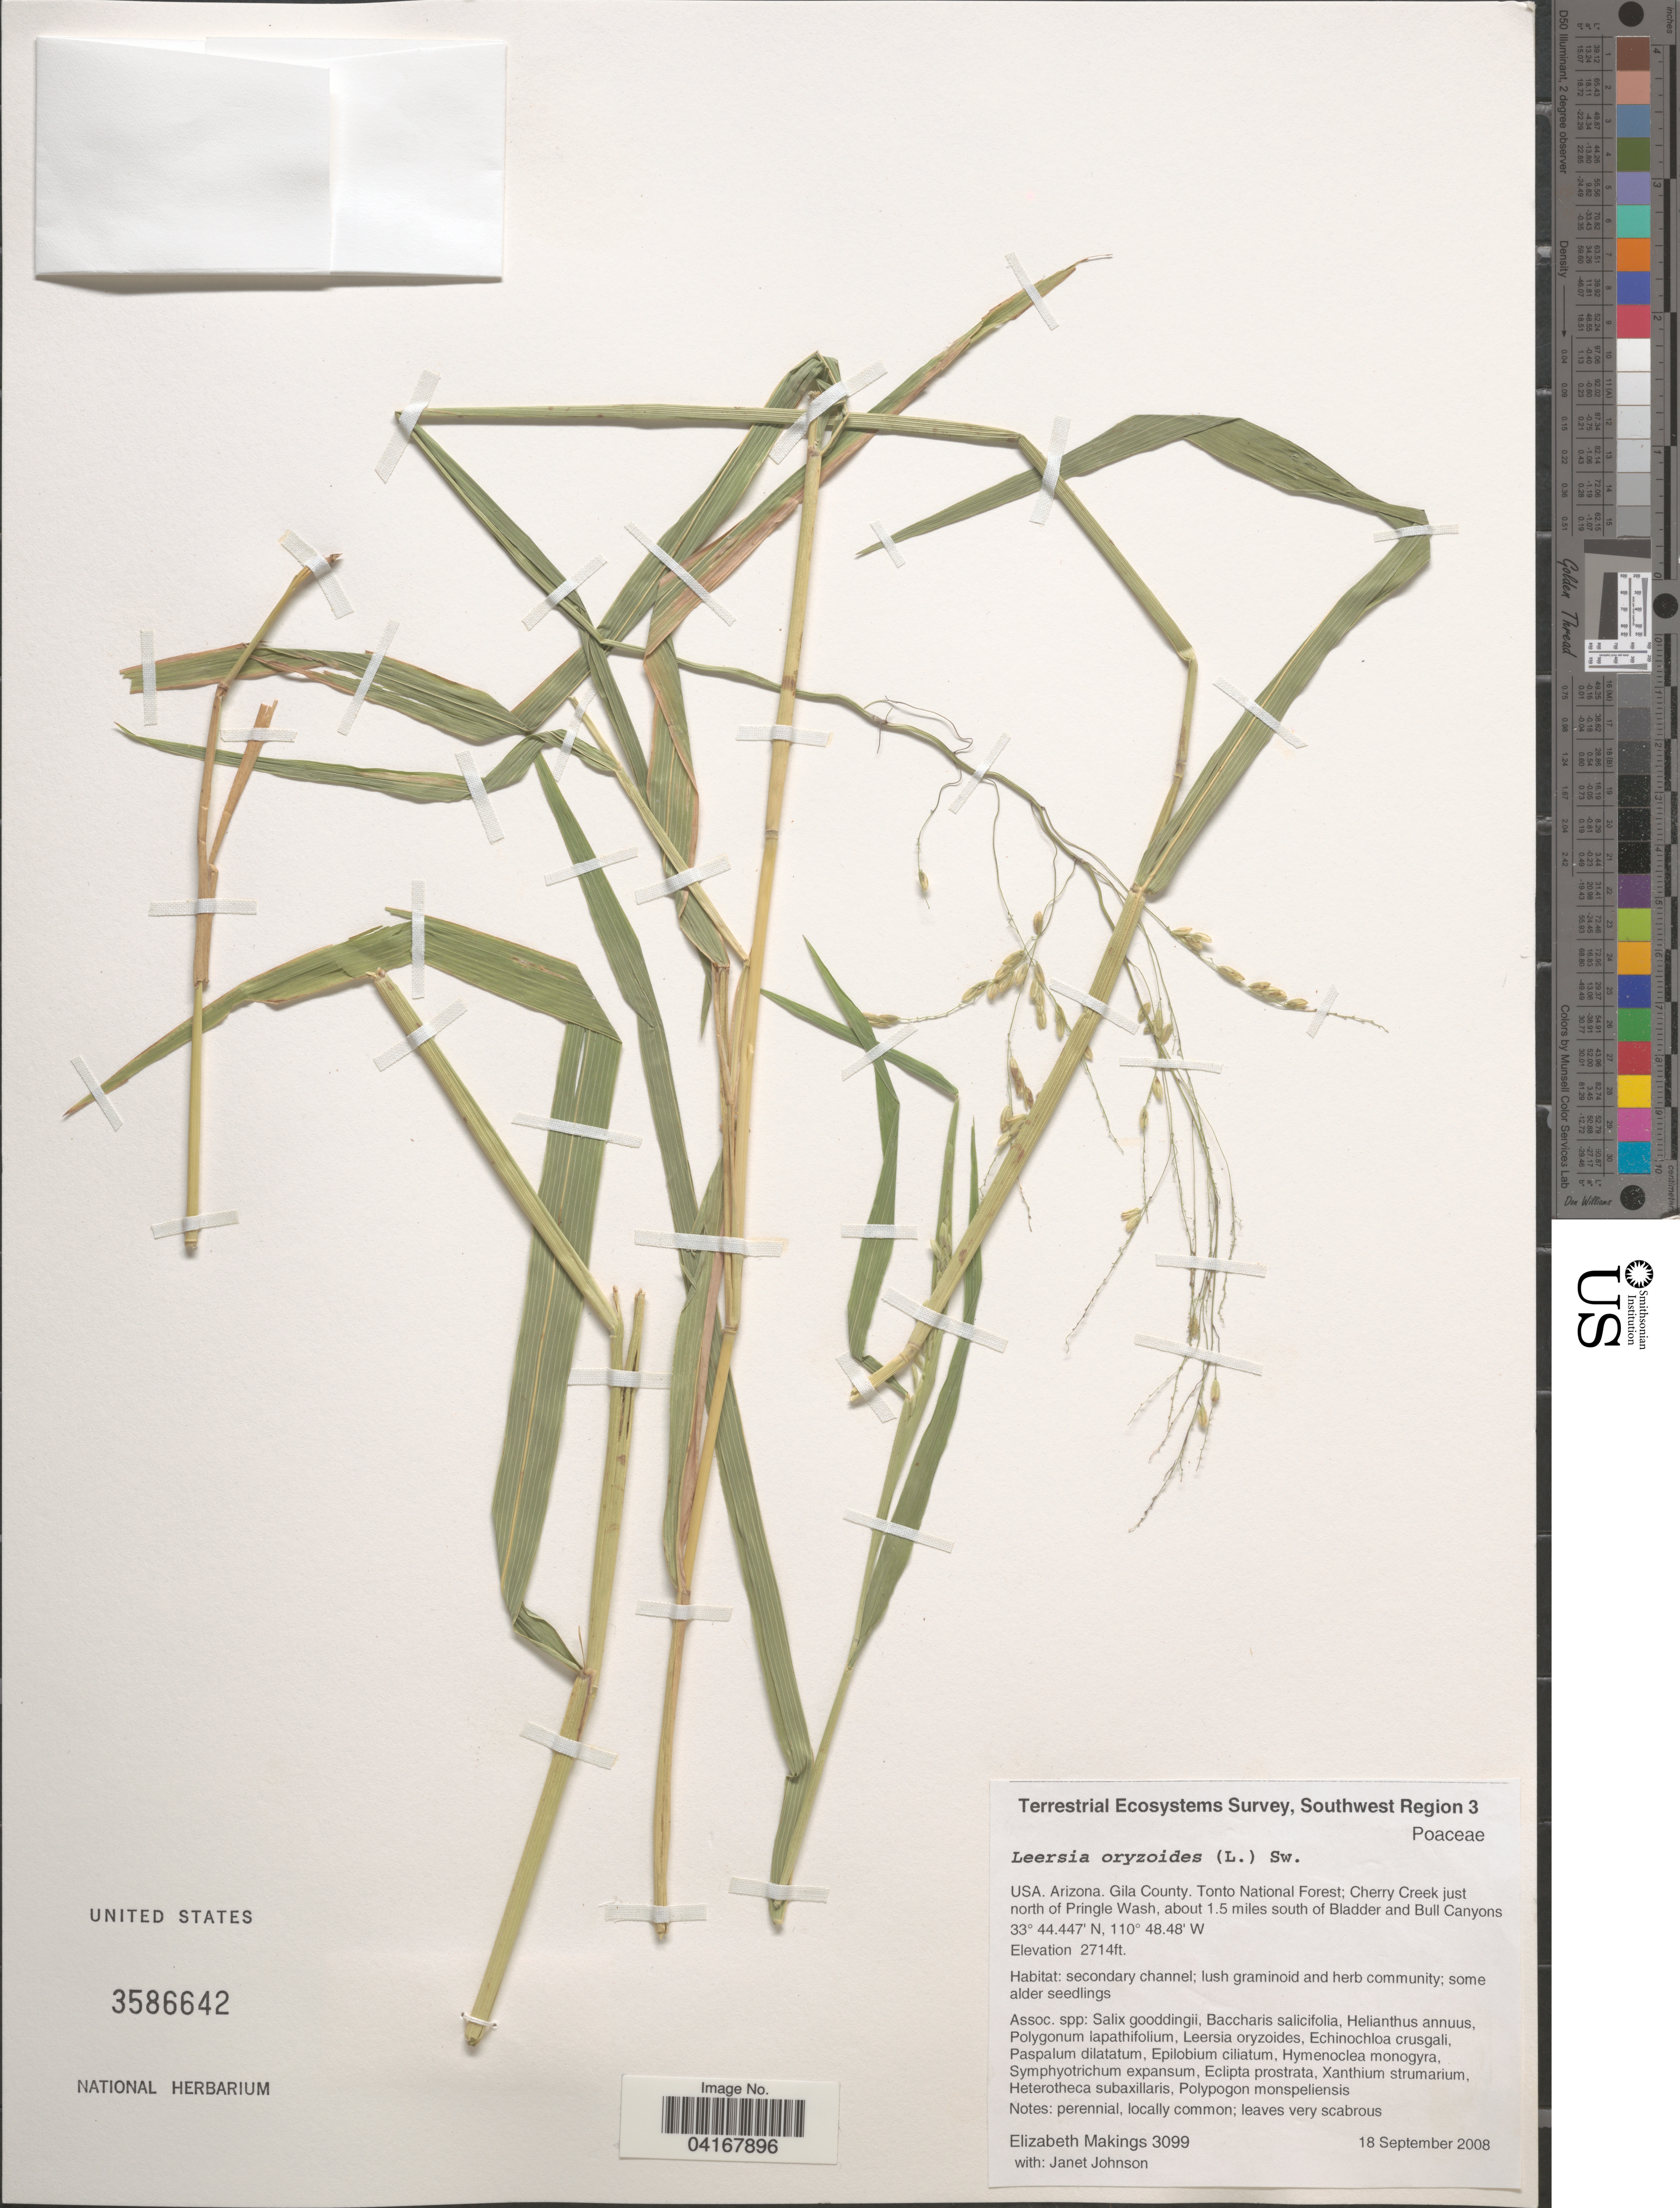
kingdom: Plantae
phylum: Tracheophyta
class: Liliopsida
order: Poales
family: Poaceae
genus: Leersia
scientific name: Leersia oryzoides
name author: (L.) Sw.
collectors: E. Makings & J. Johnson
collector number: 3099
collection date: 2008-09-18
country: United States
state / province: Arizona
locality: Terrestrial Ecosystems Survey, Southwest Region 3. Gila County. Tonto National Forest; Cherry Creek just north of Pringle Wash, about 1.5 miles south of Bladder and Bull Canyons.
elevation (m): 827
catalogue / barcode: US 3586642